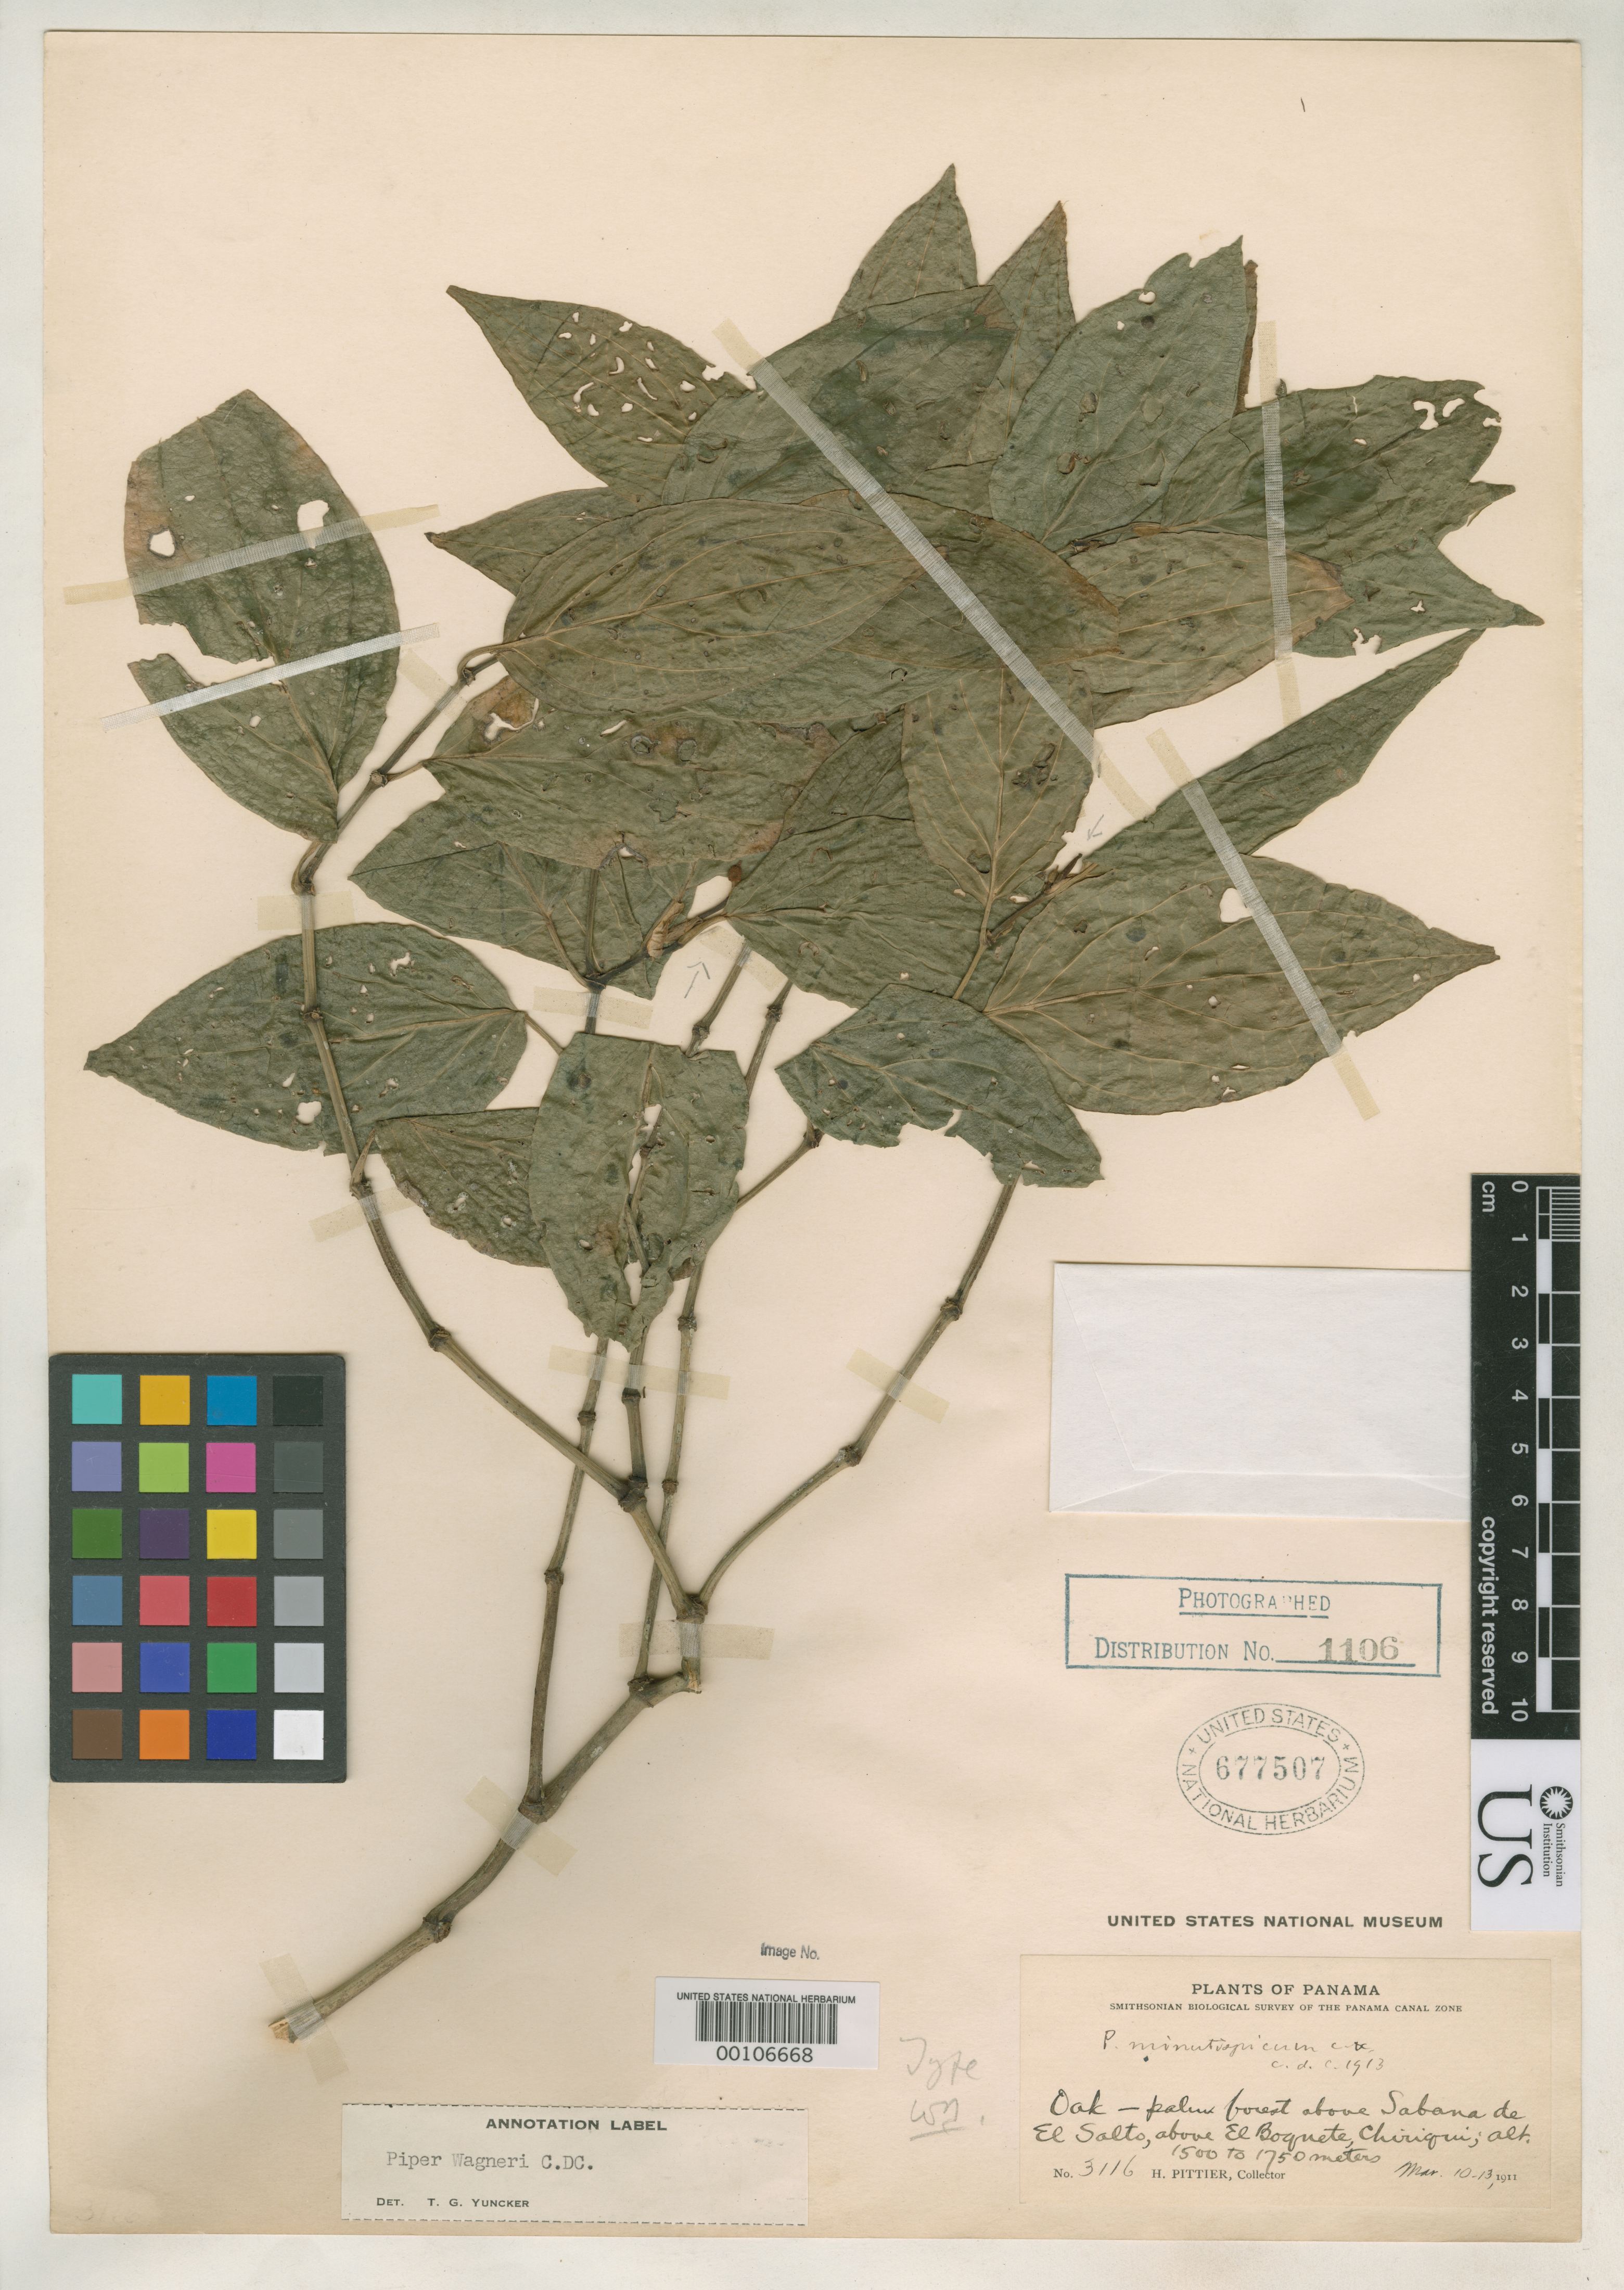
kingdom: Plantae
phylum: Tracheophyta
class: Magnoliopsida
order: Piperales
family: Piperaceae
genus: Piper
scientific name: Piper minutispicum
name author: C. DC.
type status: Possible Holotype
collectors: H. F. Pittier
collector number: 3116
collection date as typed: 10 Mar 1911 to 13 Mar 1911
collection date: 1911-03-10/1911-03-13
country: Panama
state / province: Chiriquí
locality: Above Sabana de El Salto, above Boquete.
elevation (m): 1500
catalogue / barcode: US 677507